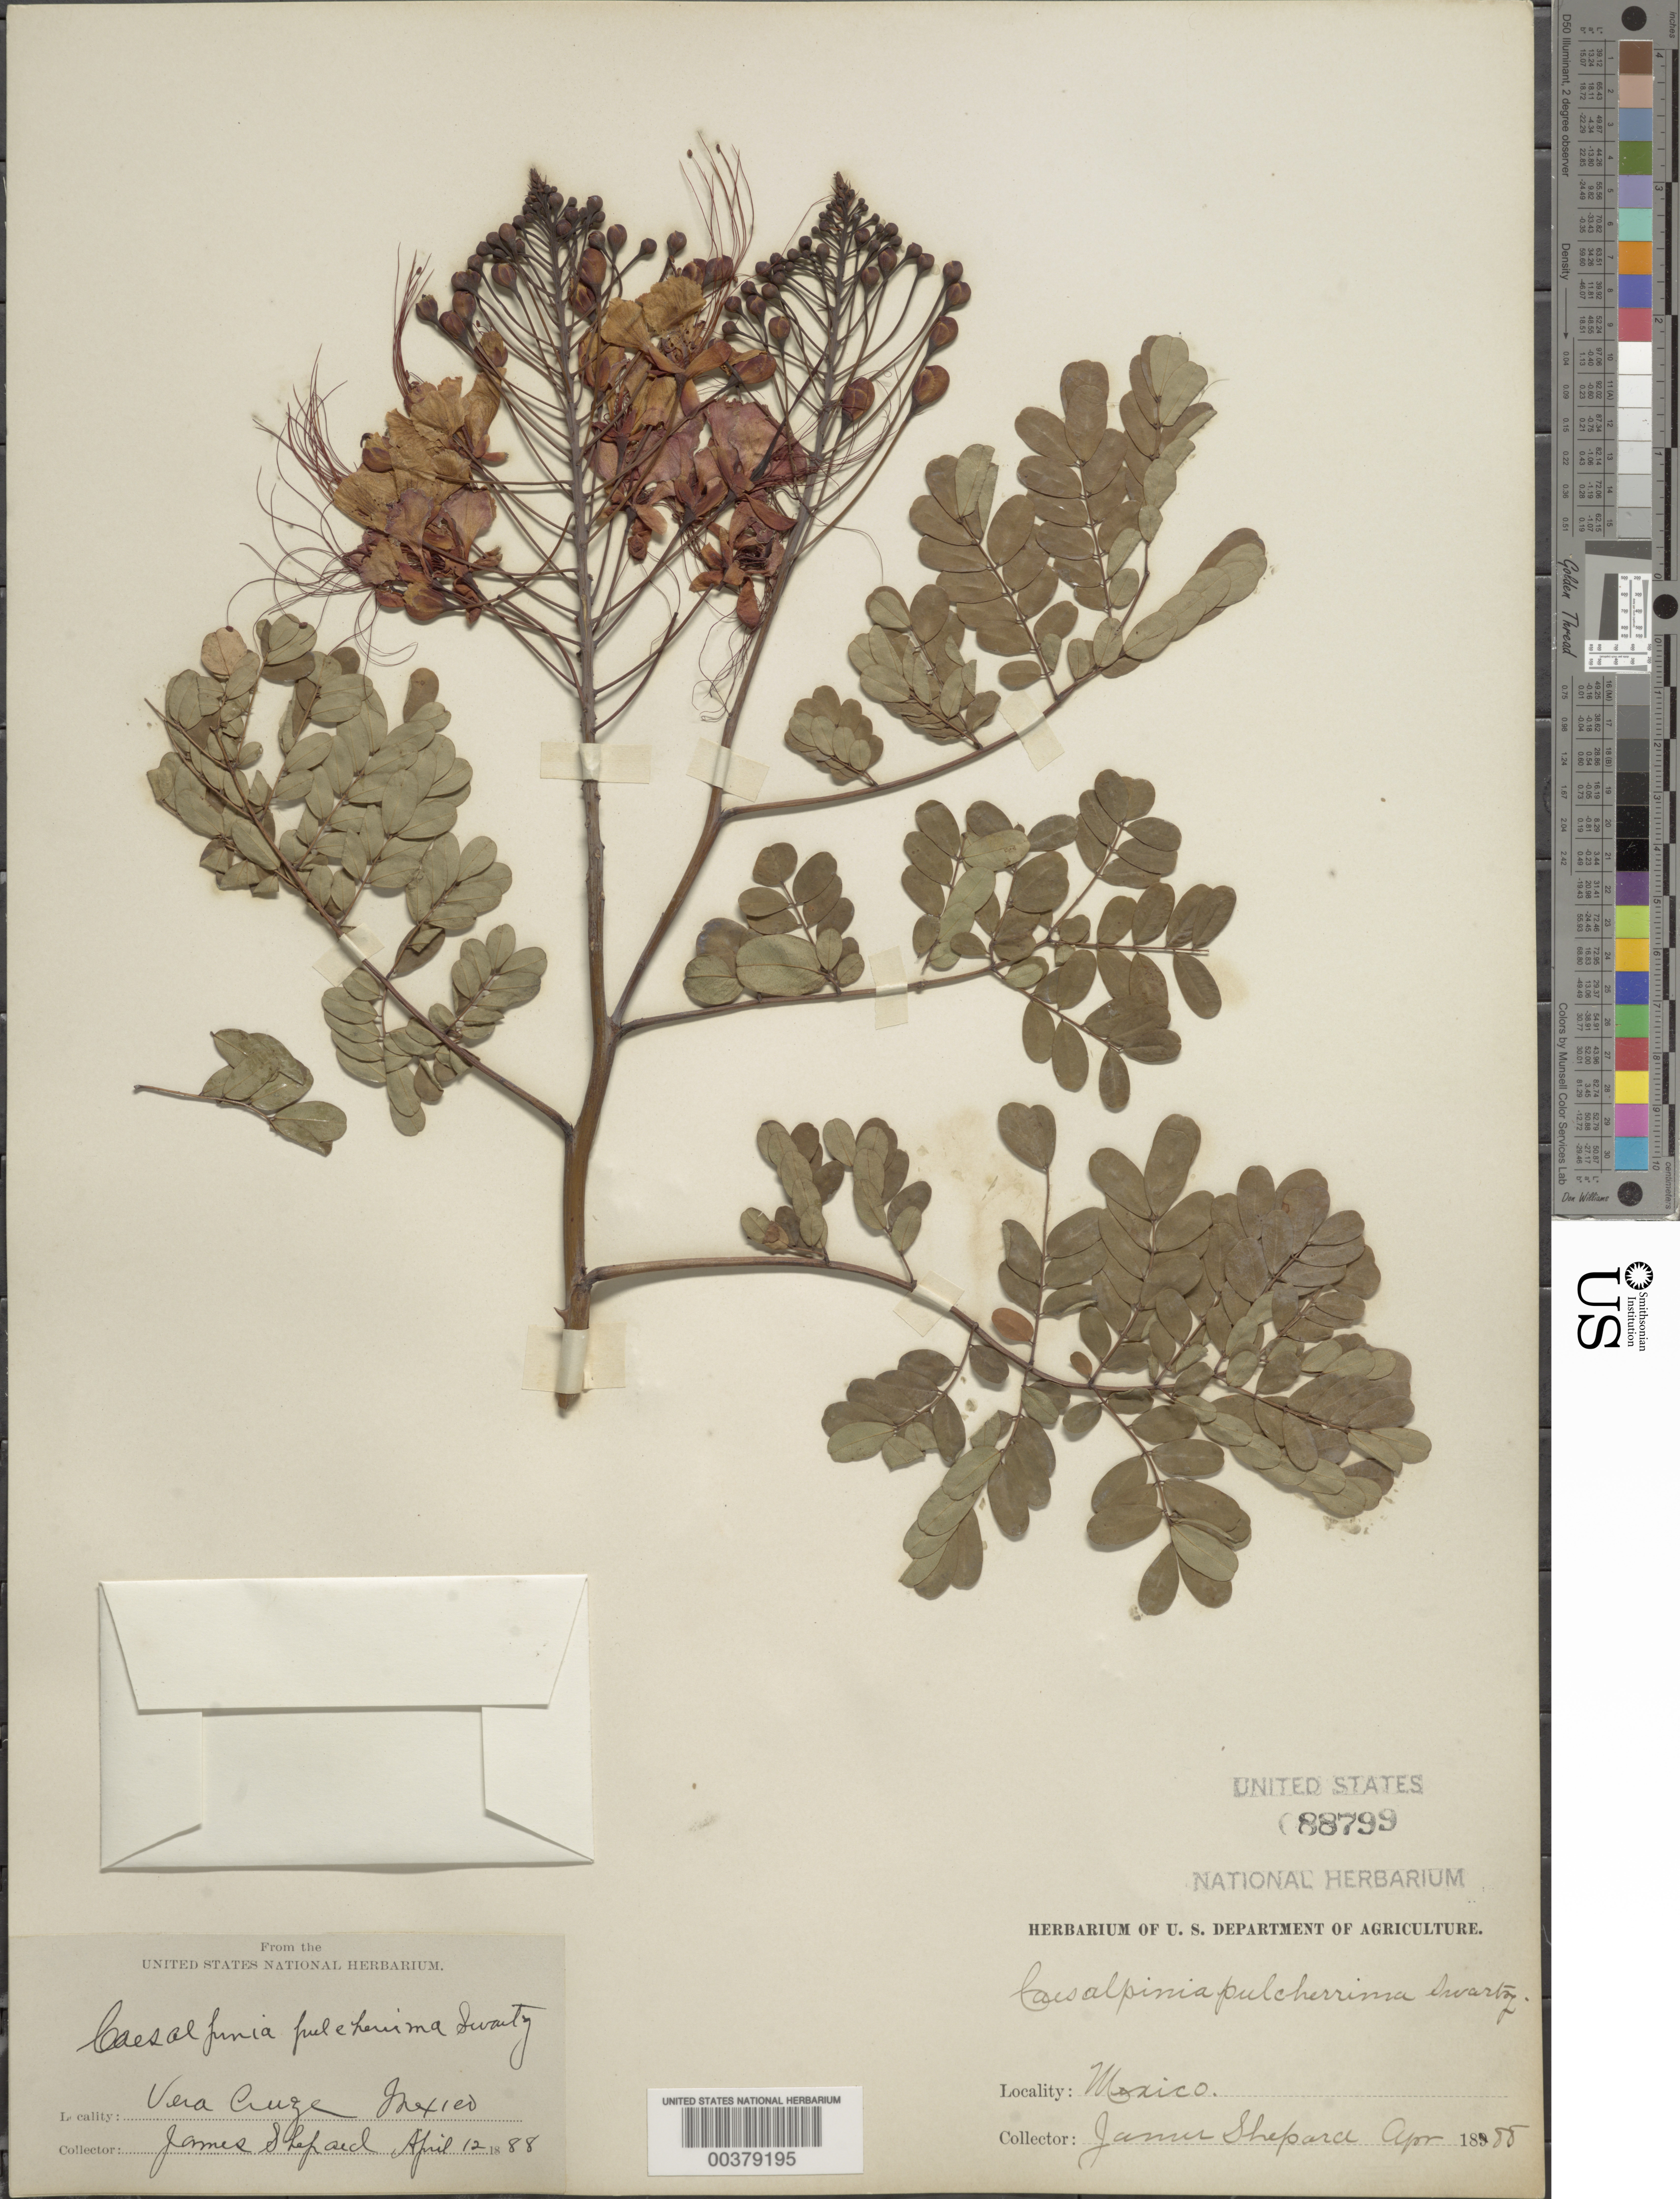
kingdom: Plantae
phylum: Tracheophyta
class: Magnoliopsida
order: Fabales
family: Fabaceae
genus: Caesalpinia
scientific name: Caesalpinia pulcherrima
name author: (L.) Sw.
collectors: J. Shepard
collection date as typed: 12 Apr 1888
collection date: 1888-04-12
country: Mexico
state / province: Veracruz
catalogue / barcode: US 88799